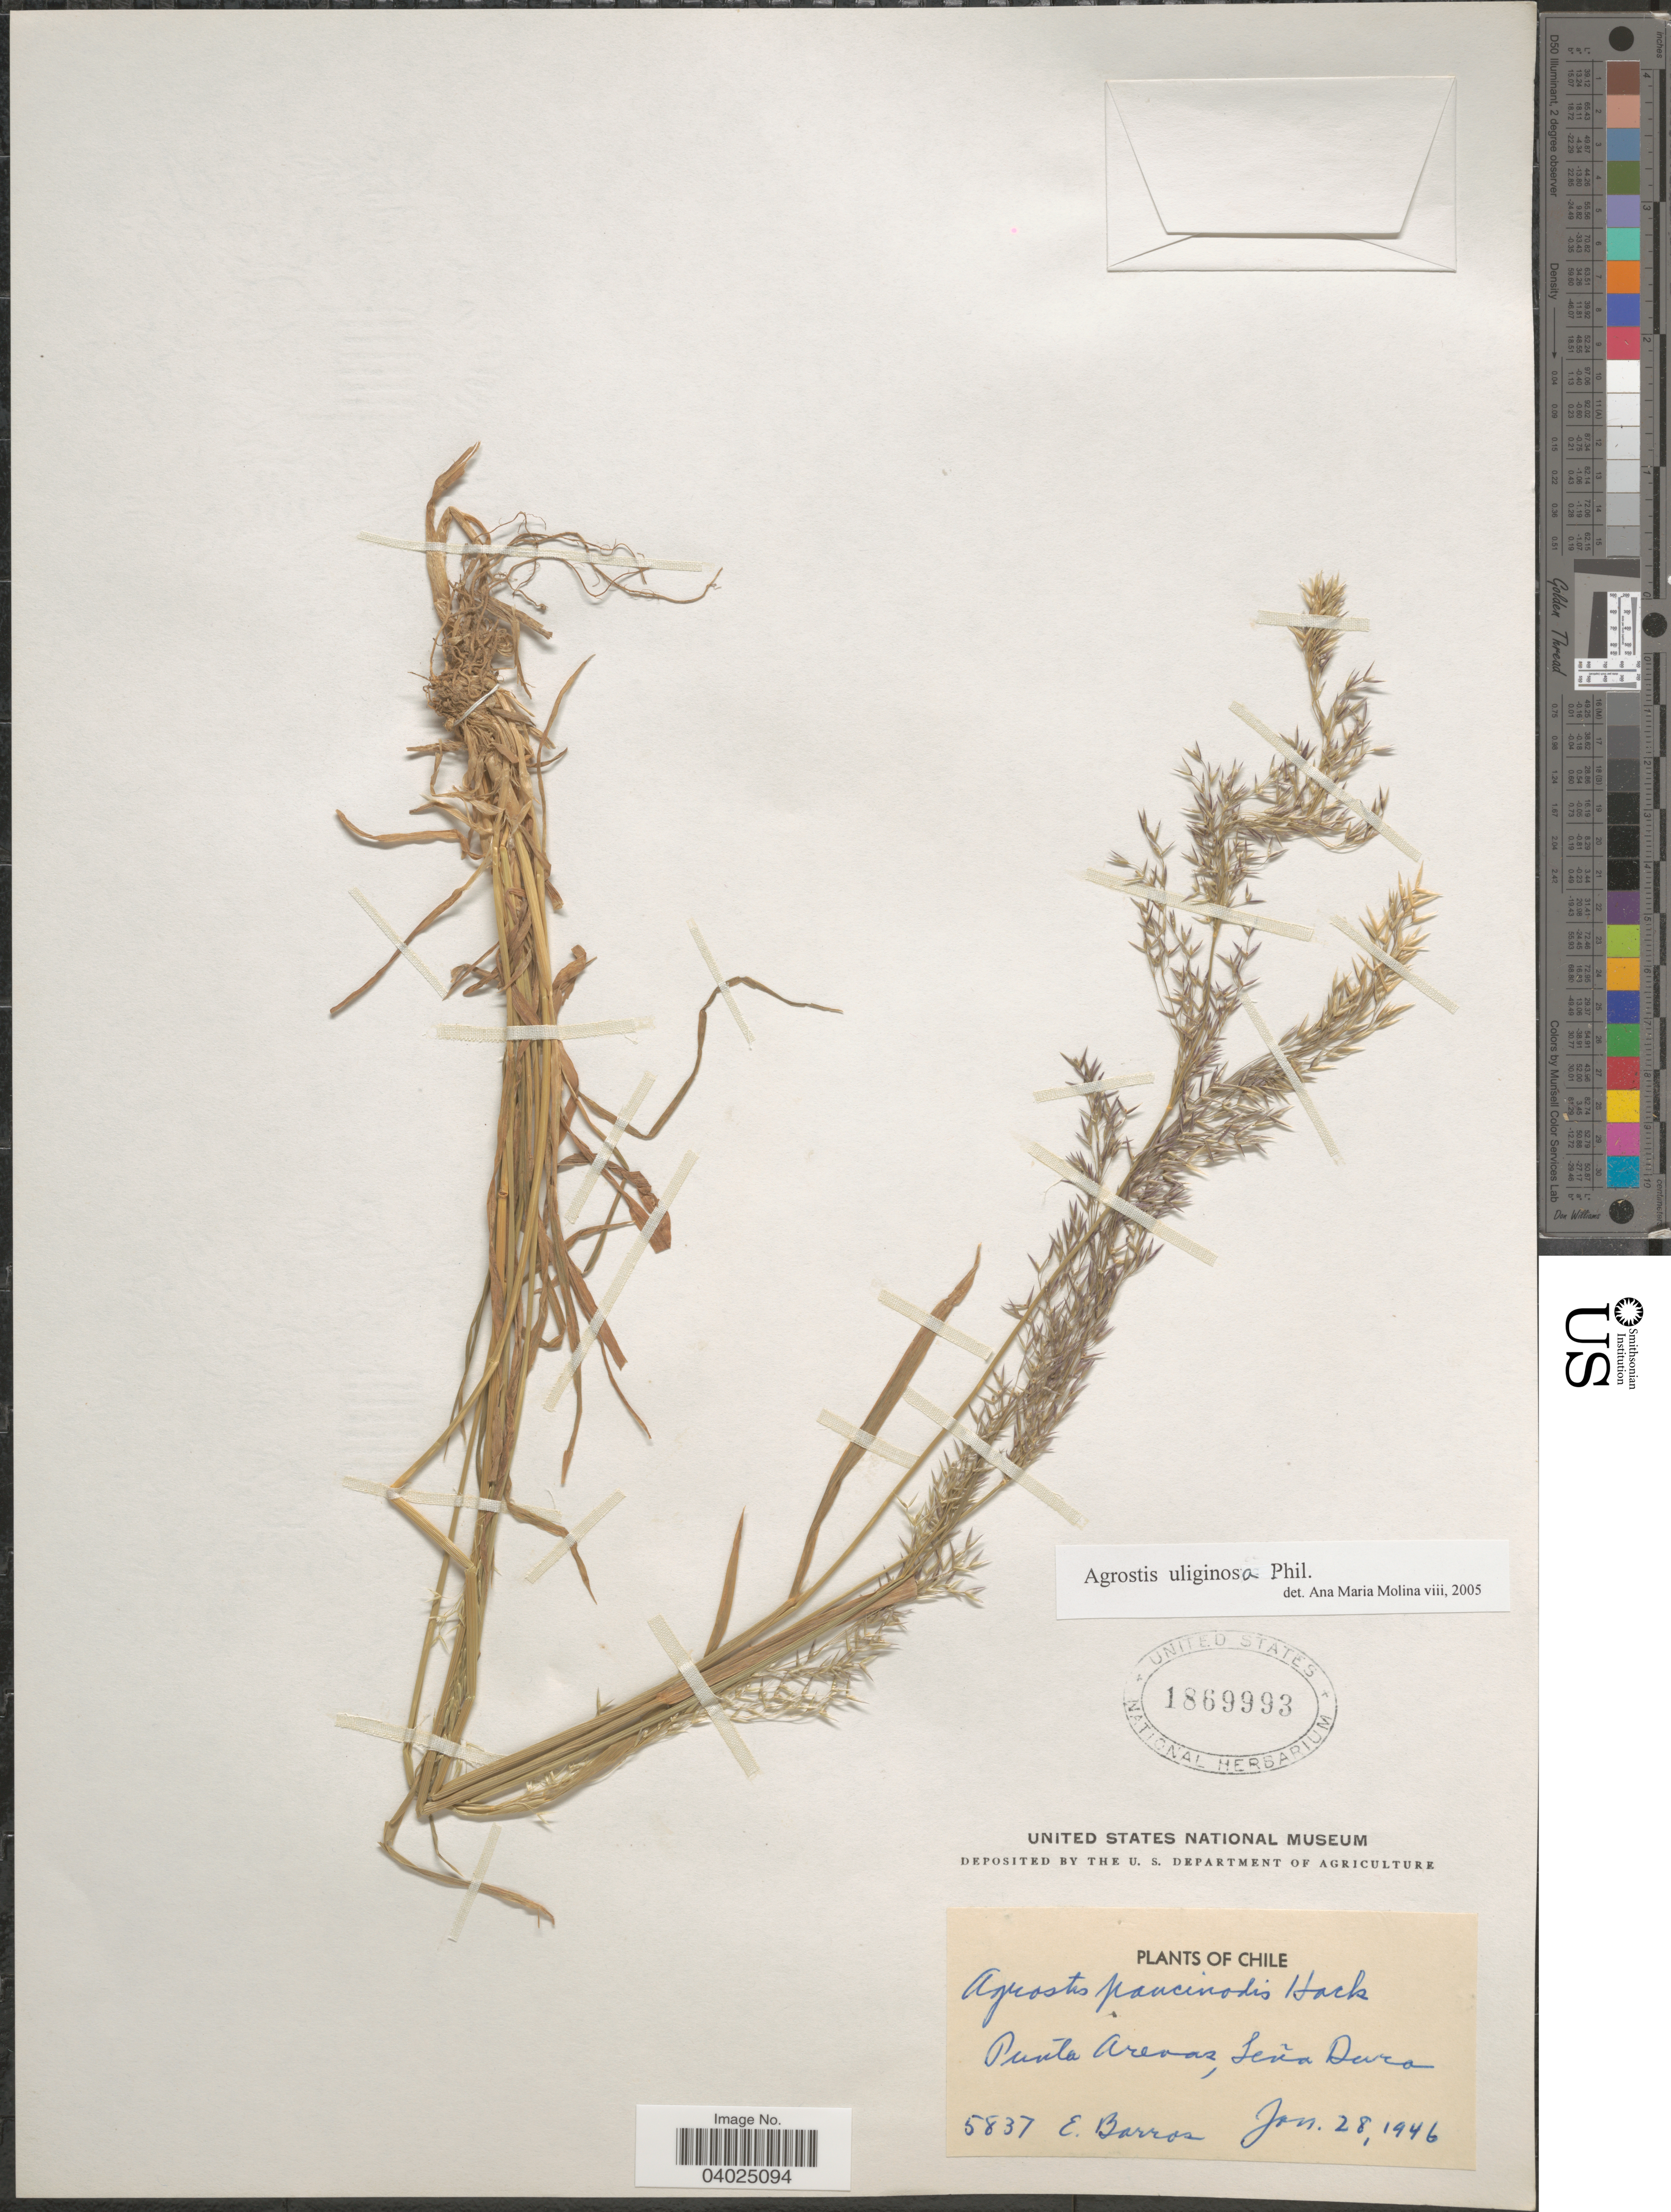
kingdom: Plantae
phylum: Tracheophyta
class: Liliopsida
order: Poales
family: Poaceae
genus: Agrostis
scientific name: Agrostis uliginosa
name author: Phil.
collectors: E. Barros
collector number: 5837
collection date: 1946-01-28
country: Chile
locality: Punta Arenas, Leña Dura.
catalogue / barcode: US 1869993